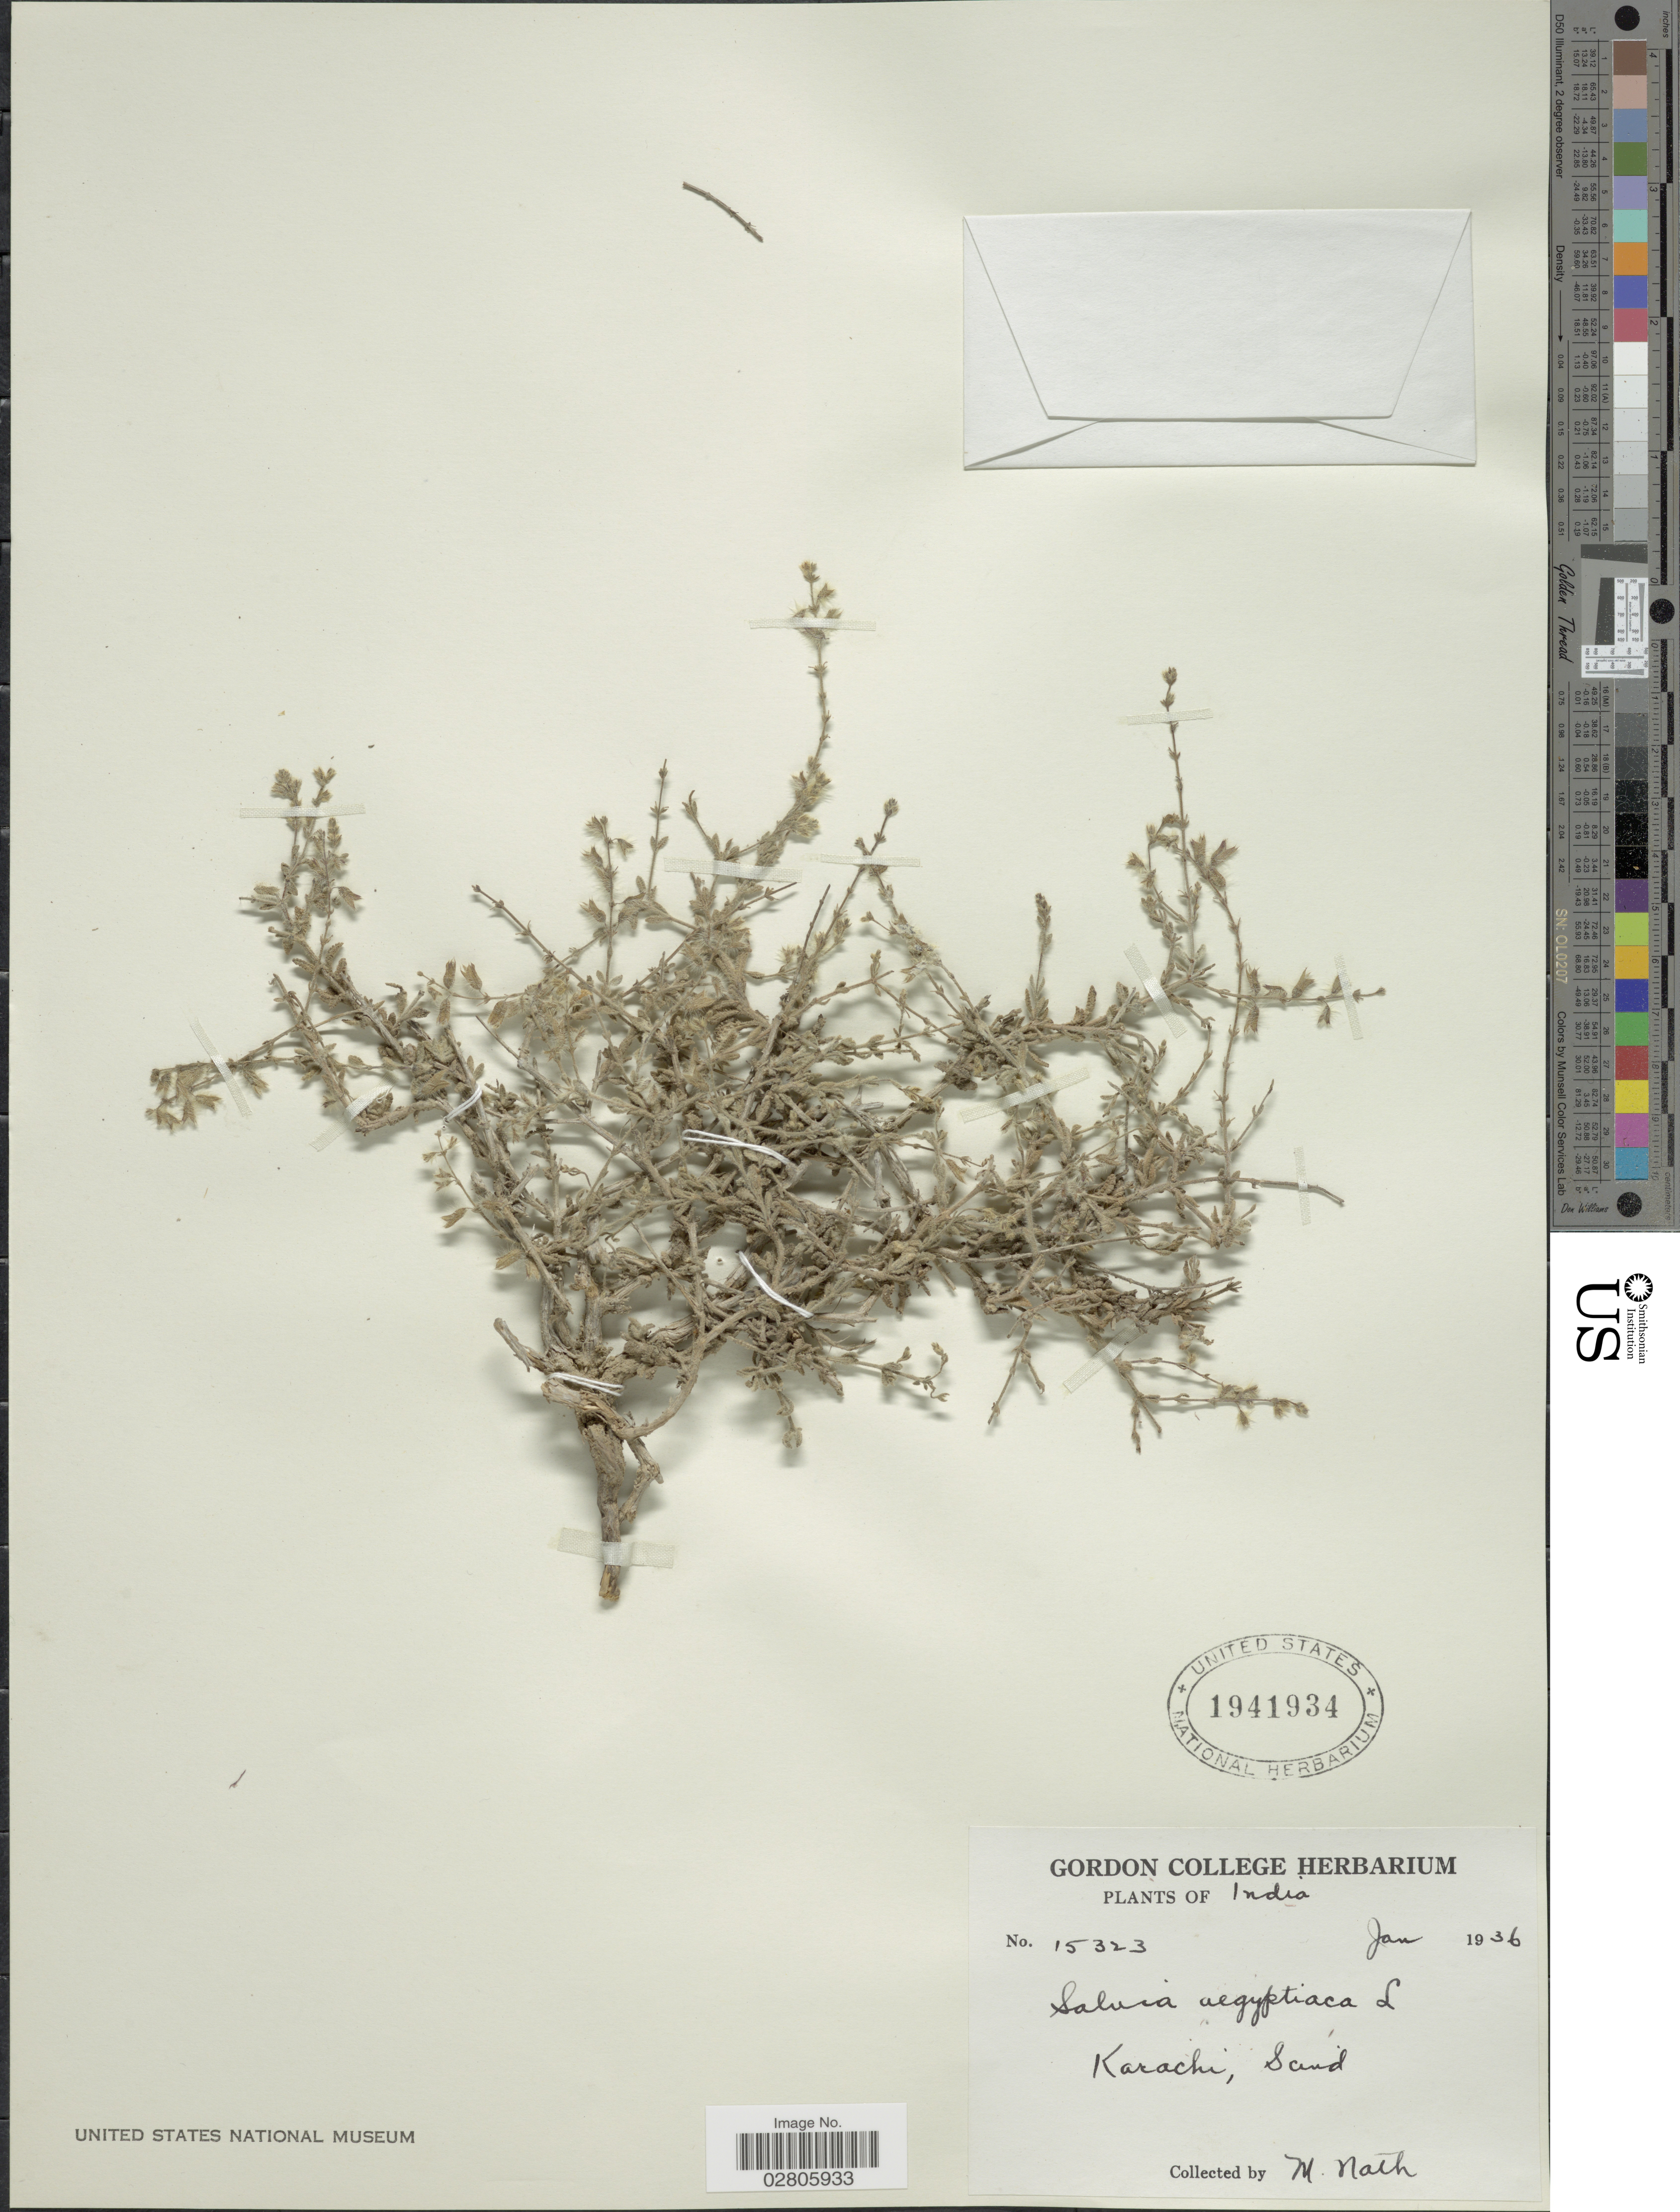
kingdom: Plantae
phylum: Tracheophyta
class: Magnoliopsida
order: Lamiales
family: Lamiaceae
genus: Salvia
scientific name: Salvia aegyptiaca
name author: L.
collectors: M. Nath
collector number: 15323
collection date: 1936-01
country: Pakistan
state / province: Sindh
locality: Karachi, Scind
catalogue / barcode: US 1941934